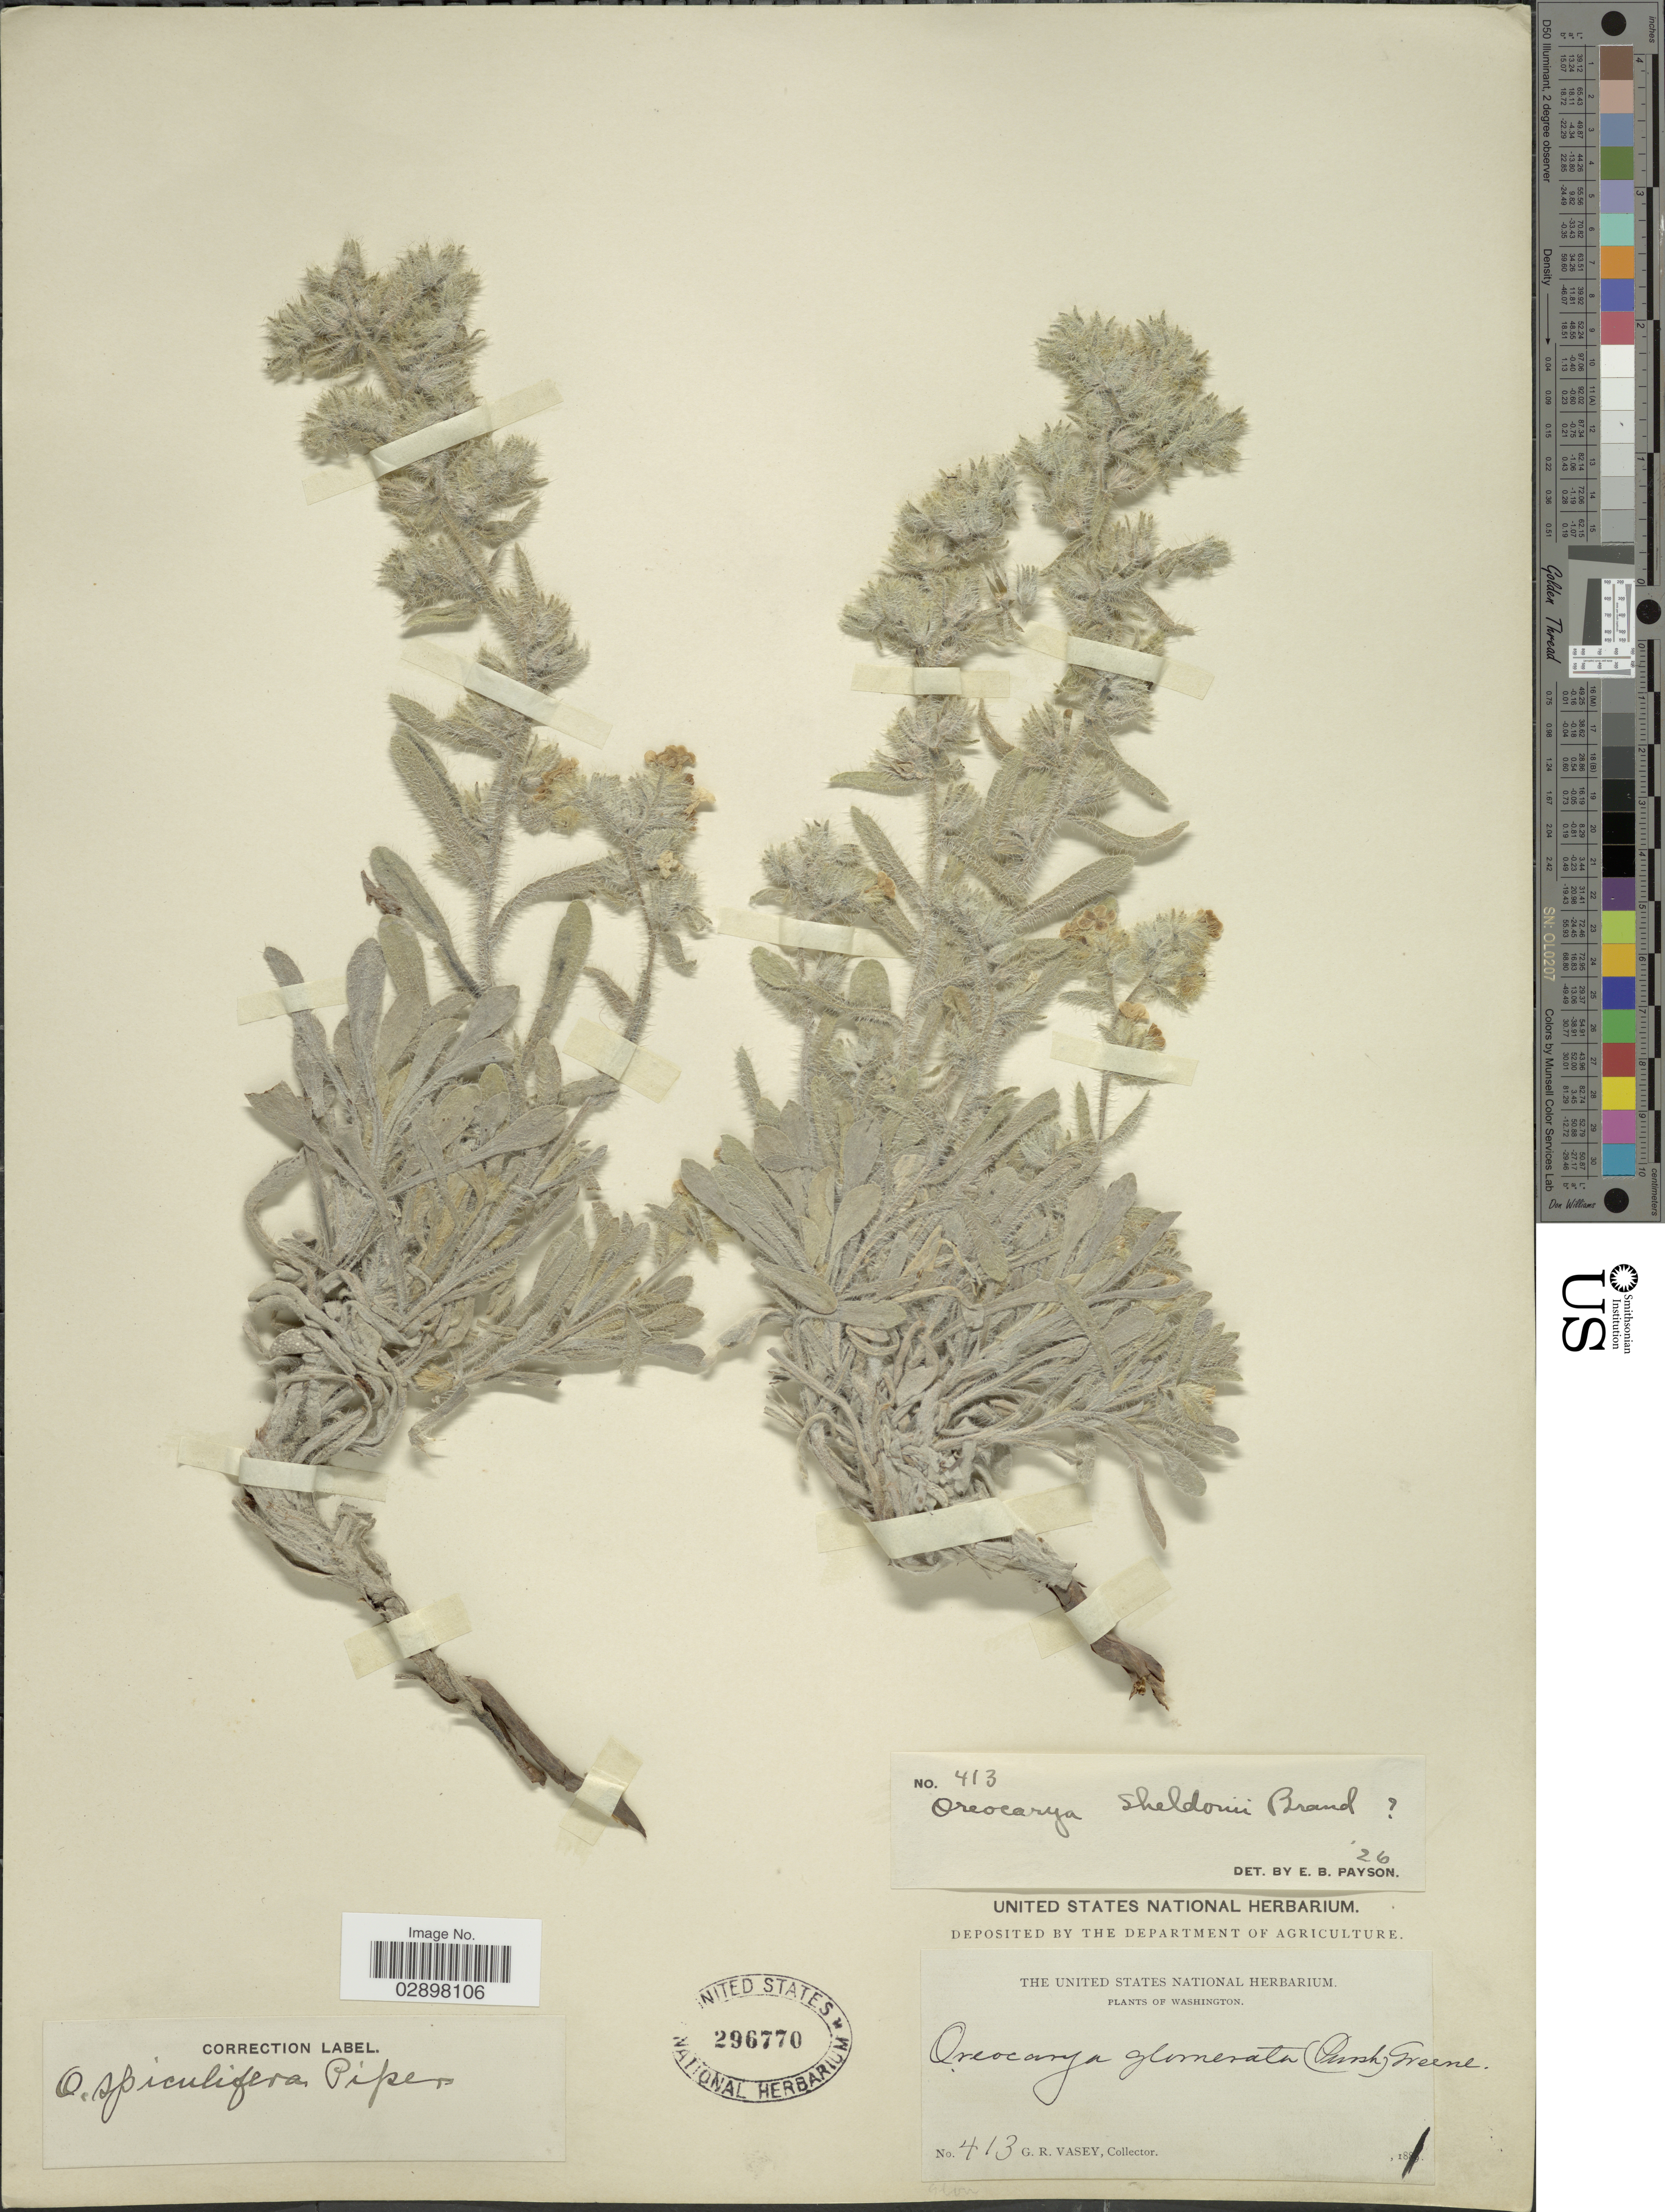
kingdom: Plantae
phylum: Tracheophyta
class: Magnoliopsida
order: Boraginales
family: Boraginaceae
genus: Cryptantha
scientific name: Cryptantha sheldonii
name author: (Brand) Payson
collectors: G. R. Vasey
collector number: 413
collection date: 1881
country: United States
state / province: Washington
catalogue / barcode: US 296770